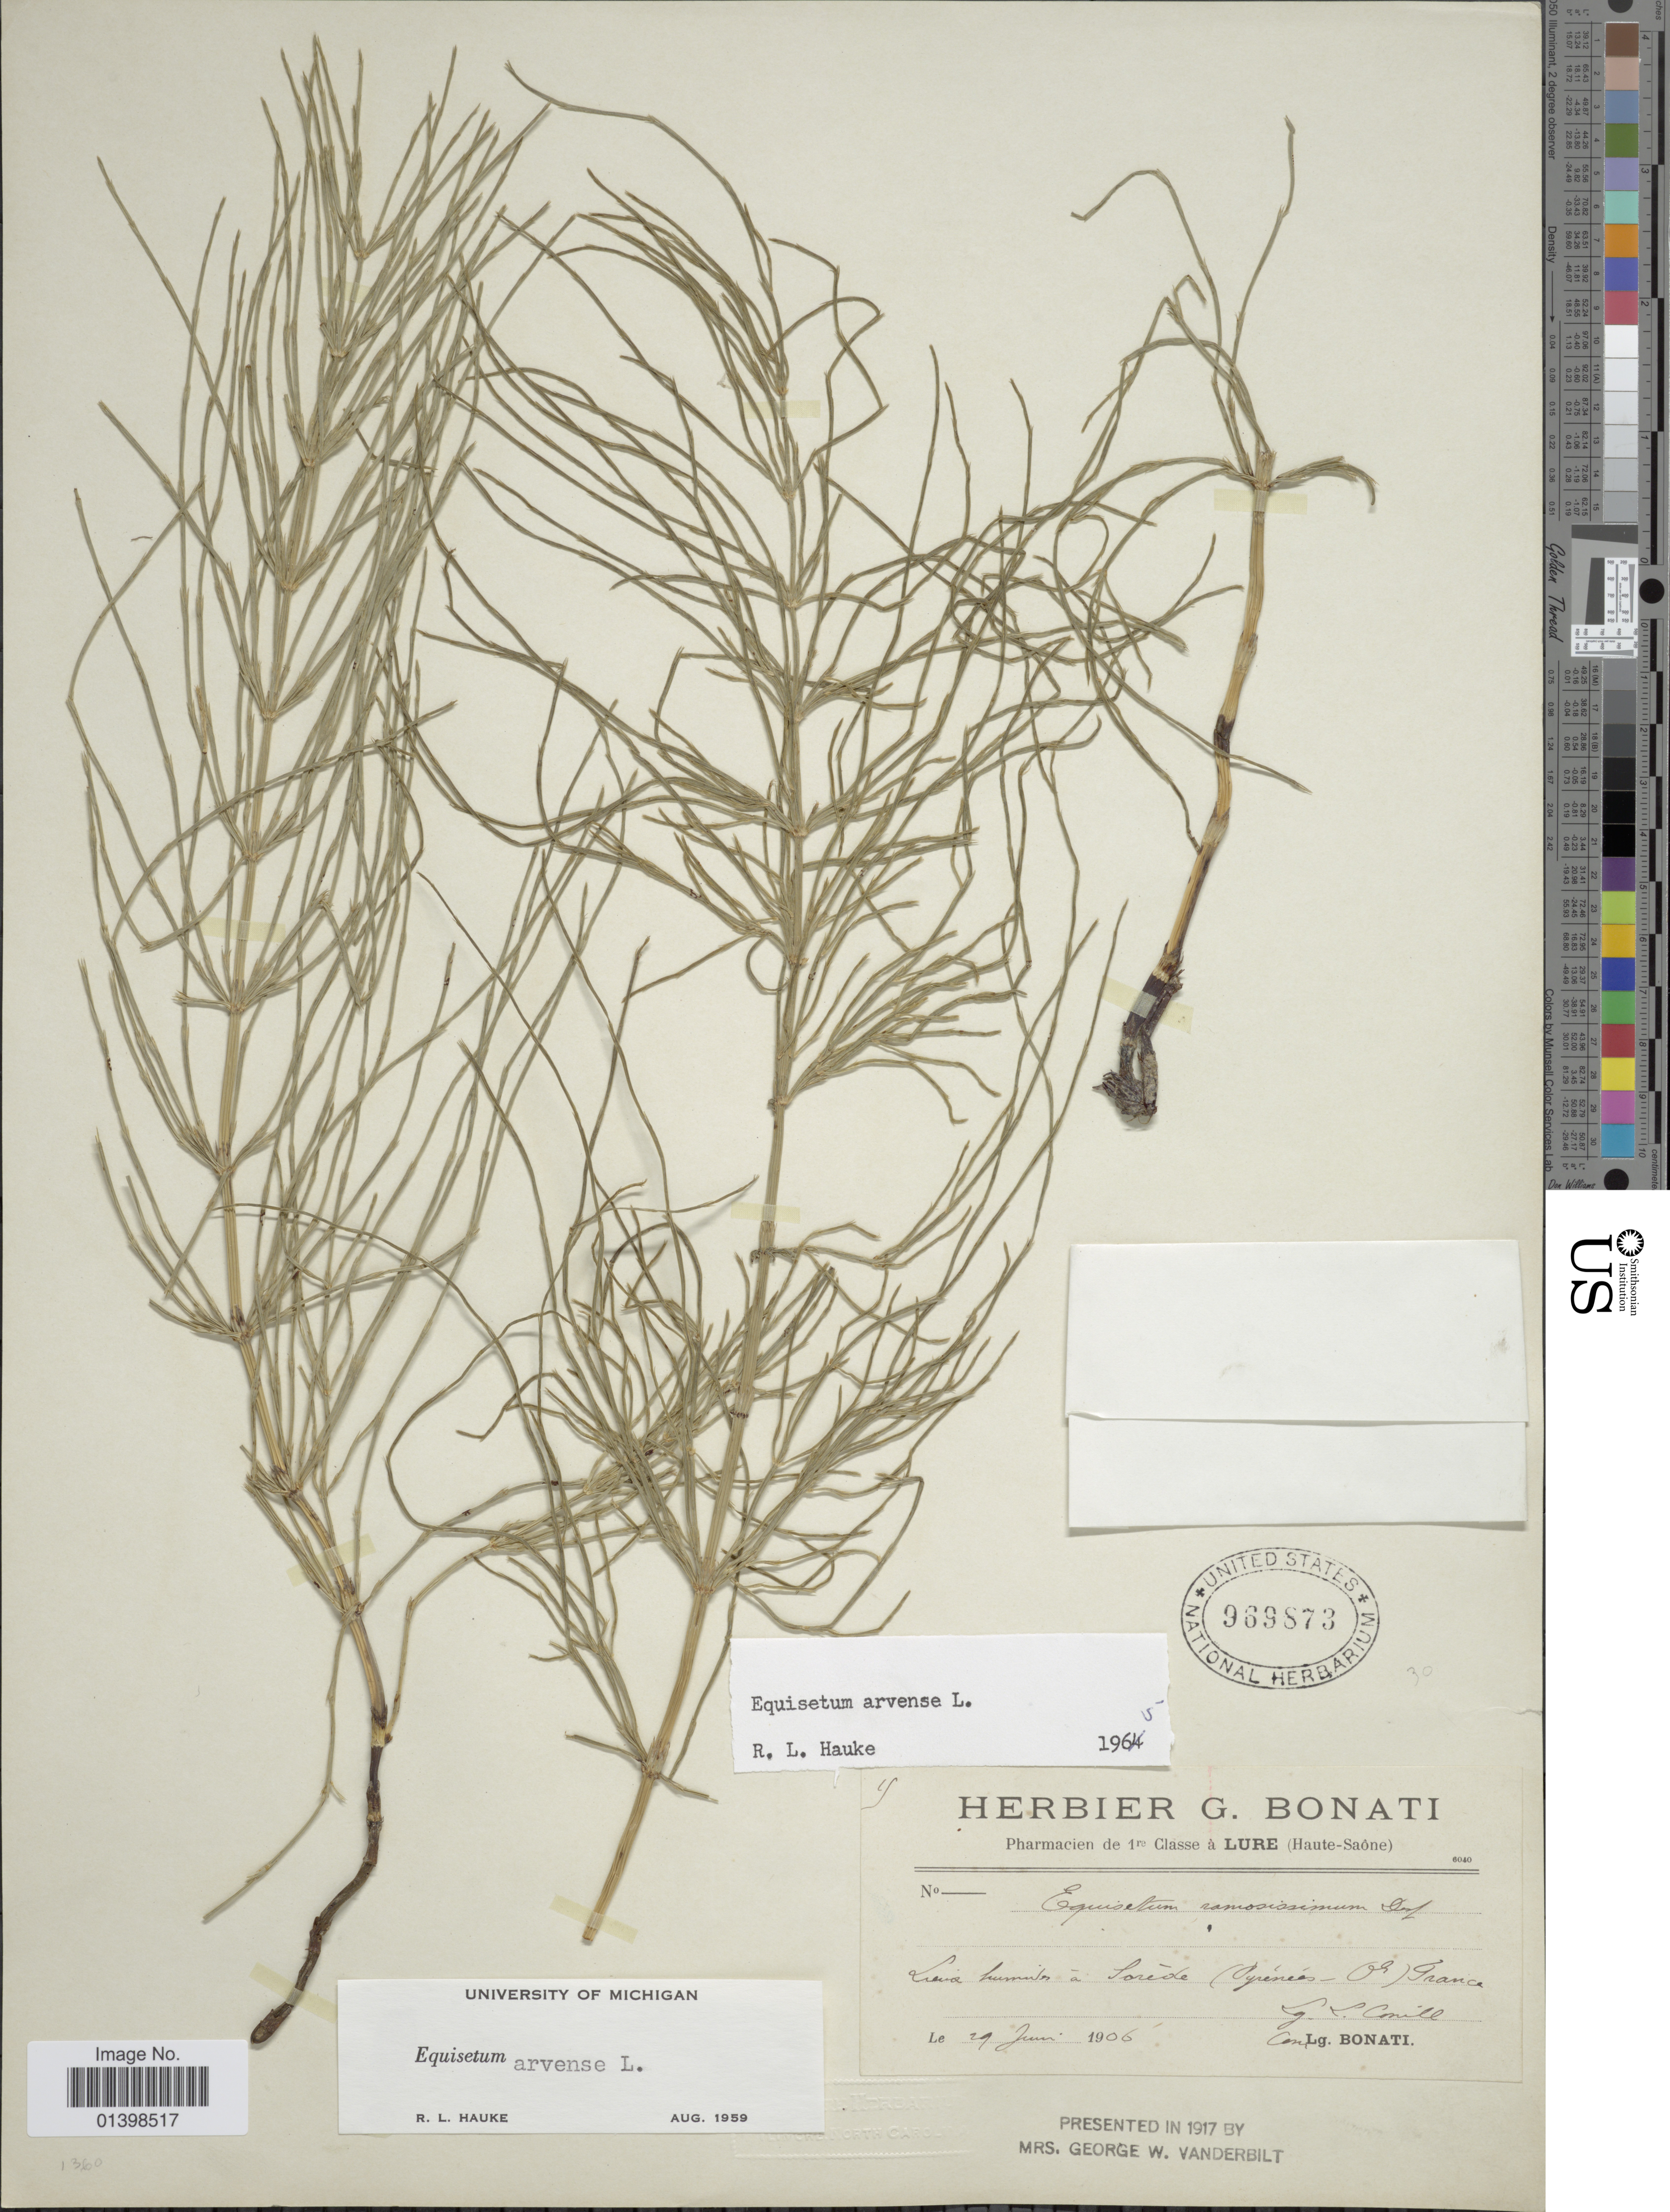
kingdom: Plantae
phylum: Tracheophyta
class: Polypodiopsida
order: Equisetales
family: Equisetaceae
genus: Equisetum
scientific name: Equisetum arvense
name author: L.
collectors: Conill, L.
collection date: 1906-06-29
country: France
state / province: Occitanie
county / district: Pyrénées-Orientales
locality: Lieux humidis a Loreto (Pyrenees-Or)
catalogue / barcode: US 969873